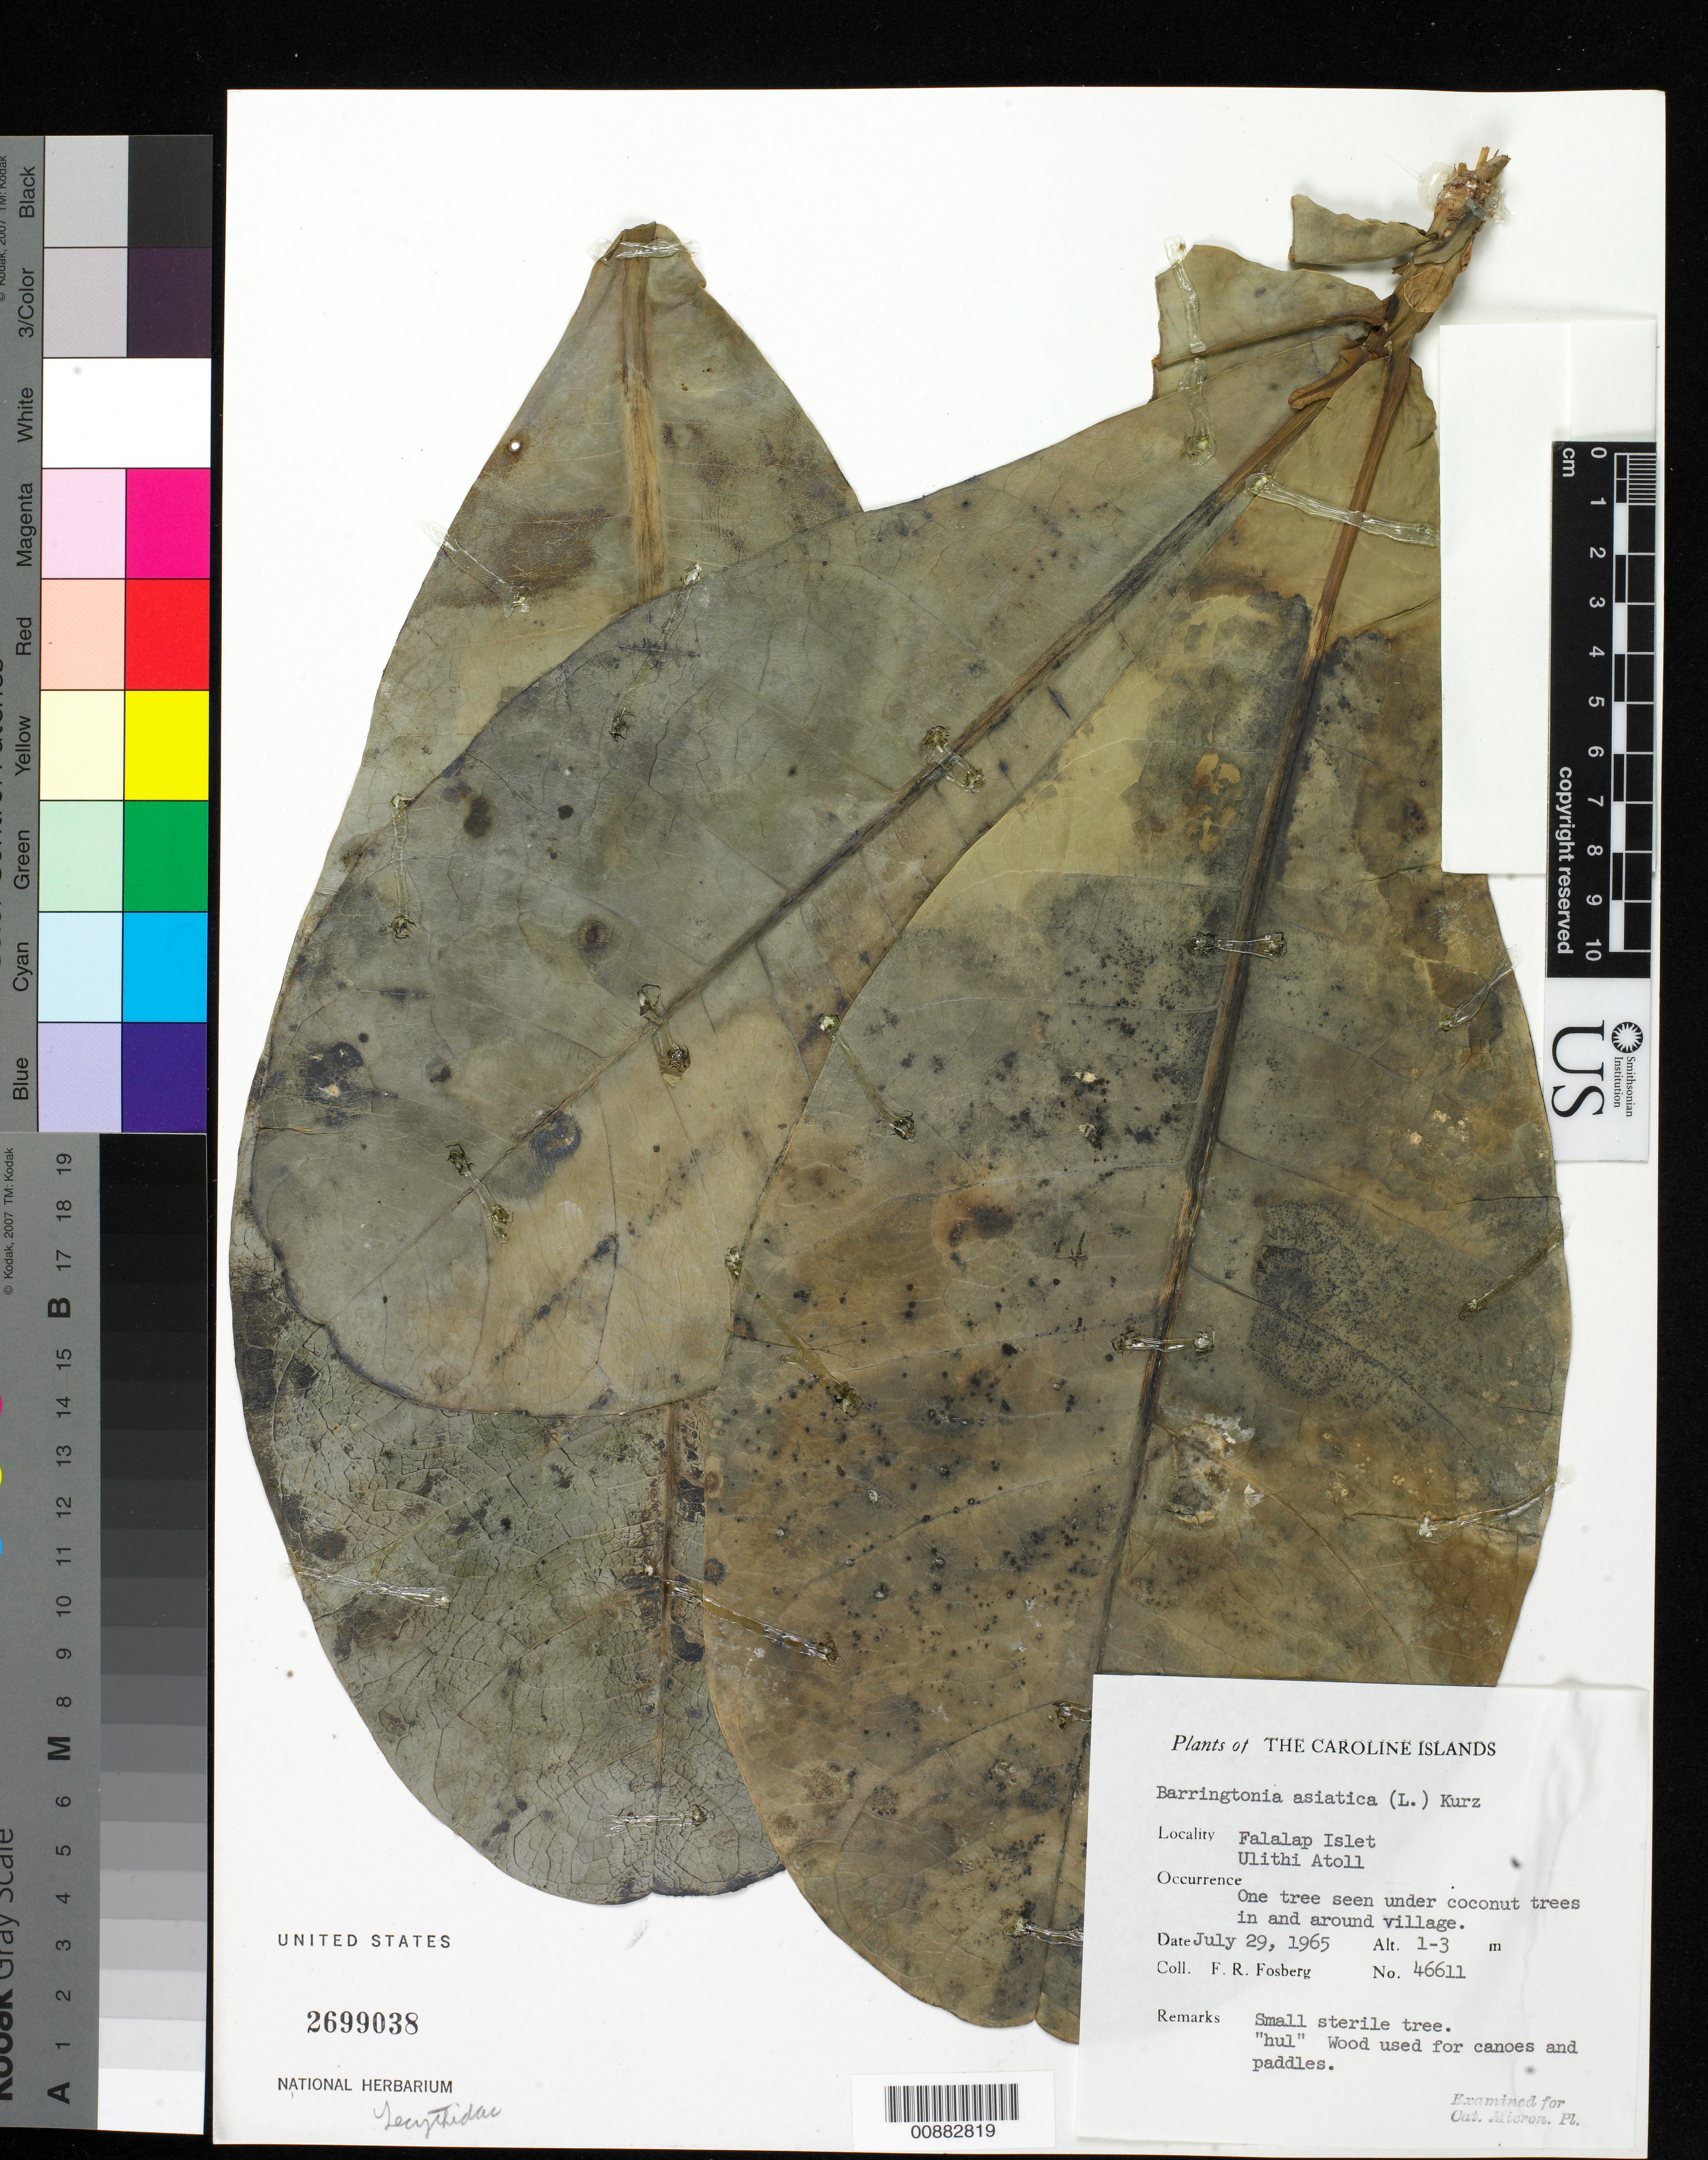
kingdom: Plantae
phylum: Tracheophyta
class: Magnoliopsida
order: Ericales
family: Lecythidaceae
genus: Barringtonia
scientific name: Barringtonia asiatica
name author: (L.) Kurz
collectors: F. R. Fosberg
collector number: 46611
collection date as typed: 29 Jul 1965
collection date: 1965-07-29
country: Micronesia, Federated States of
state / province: Yap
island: Ulithi Atoll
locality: Falalap Islet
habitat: One tree seen under coconut trees in and around village.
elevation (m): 1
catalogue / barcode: US 2699038